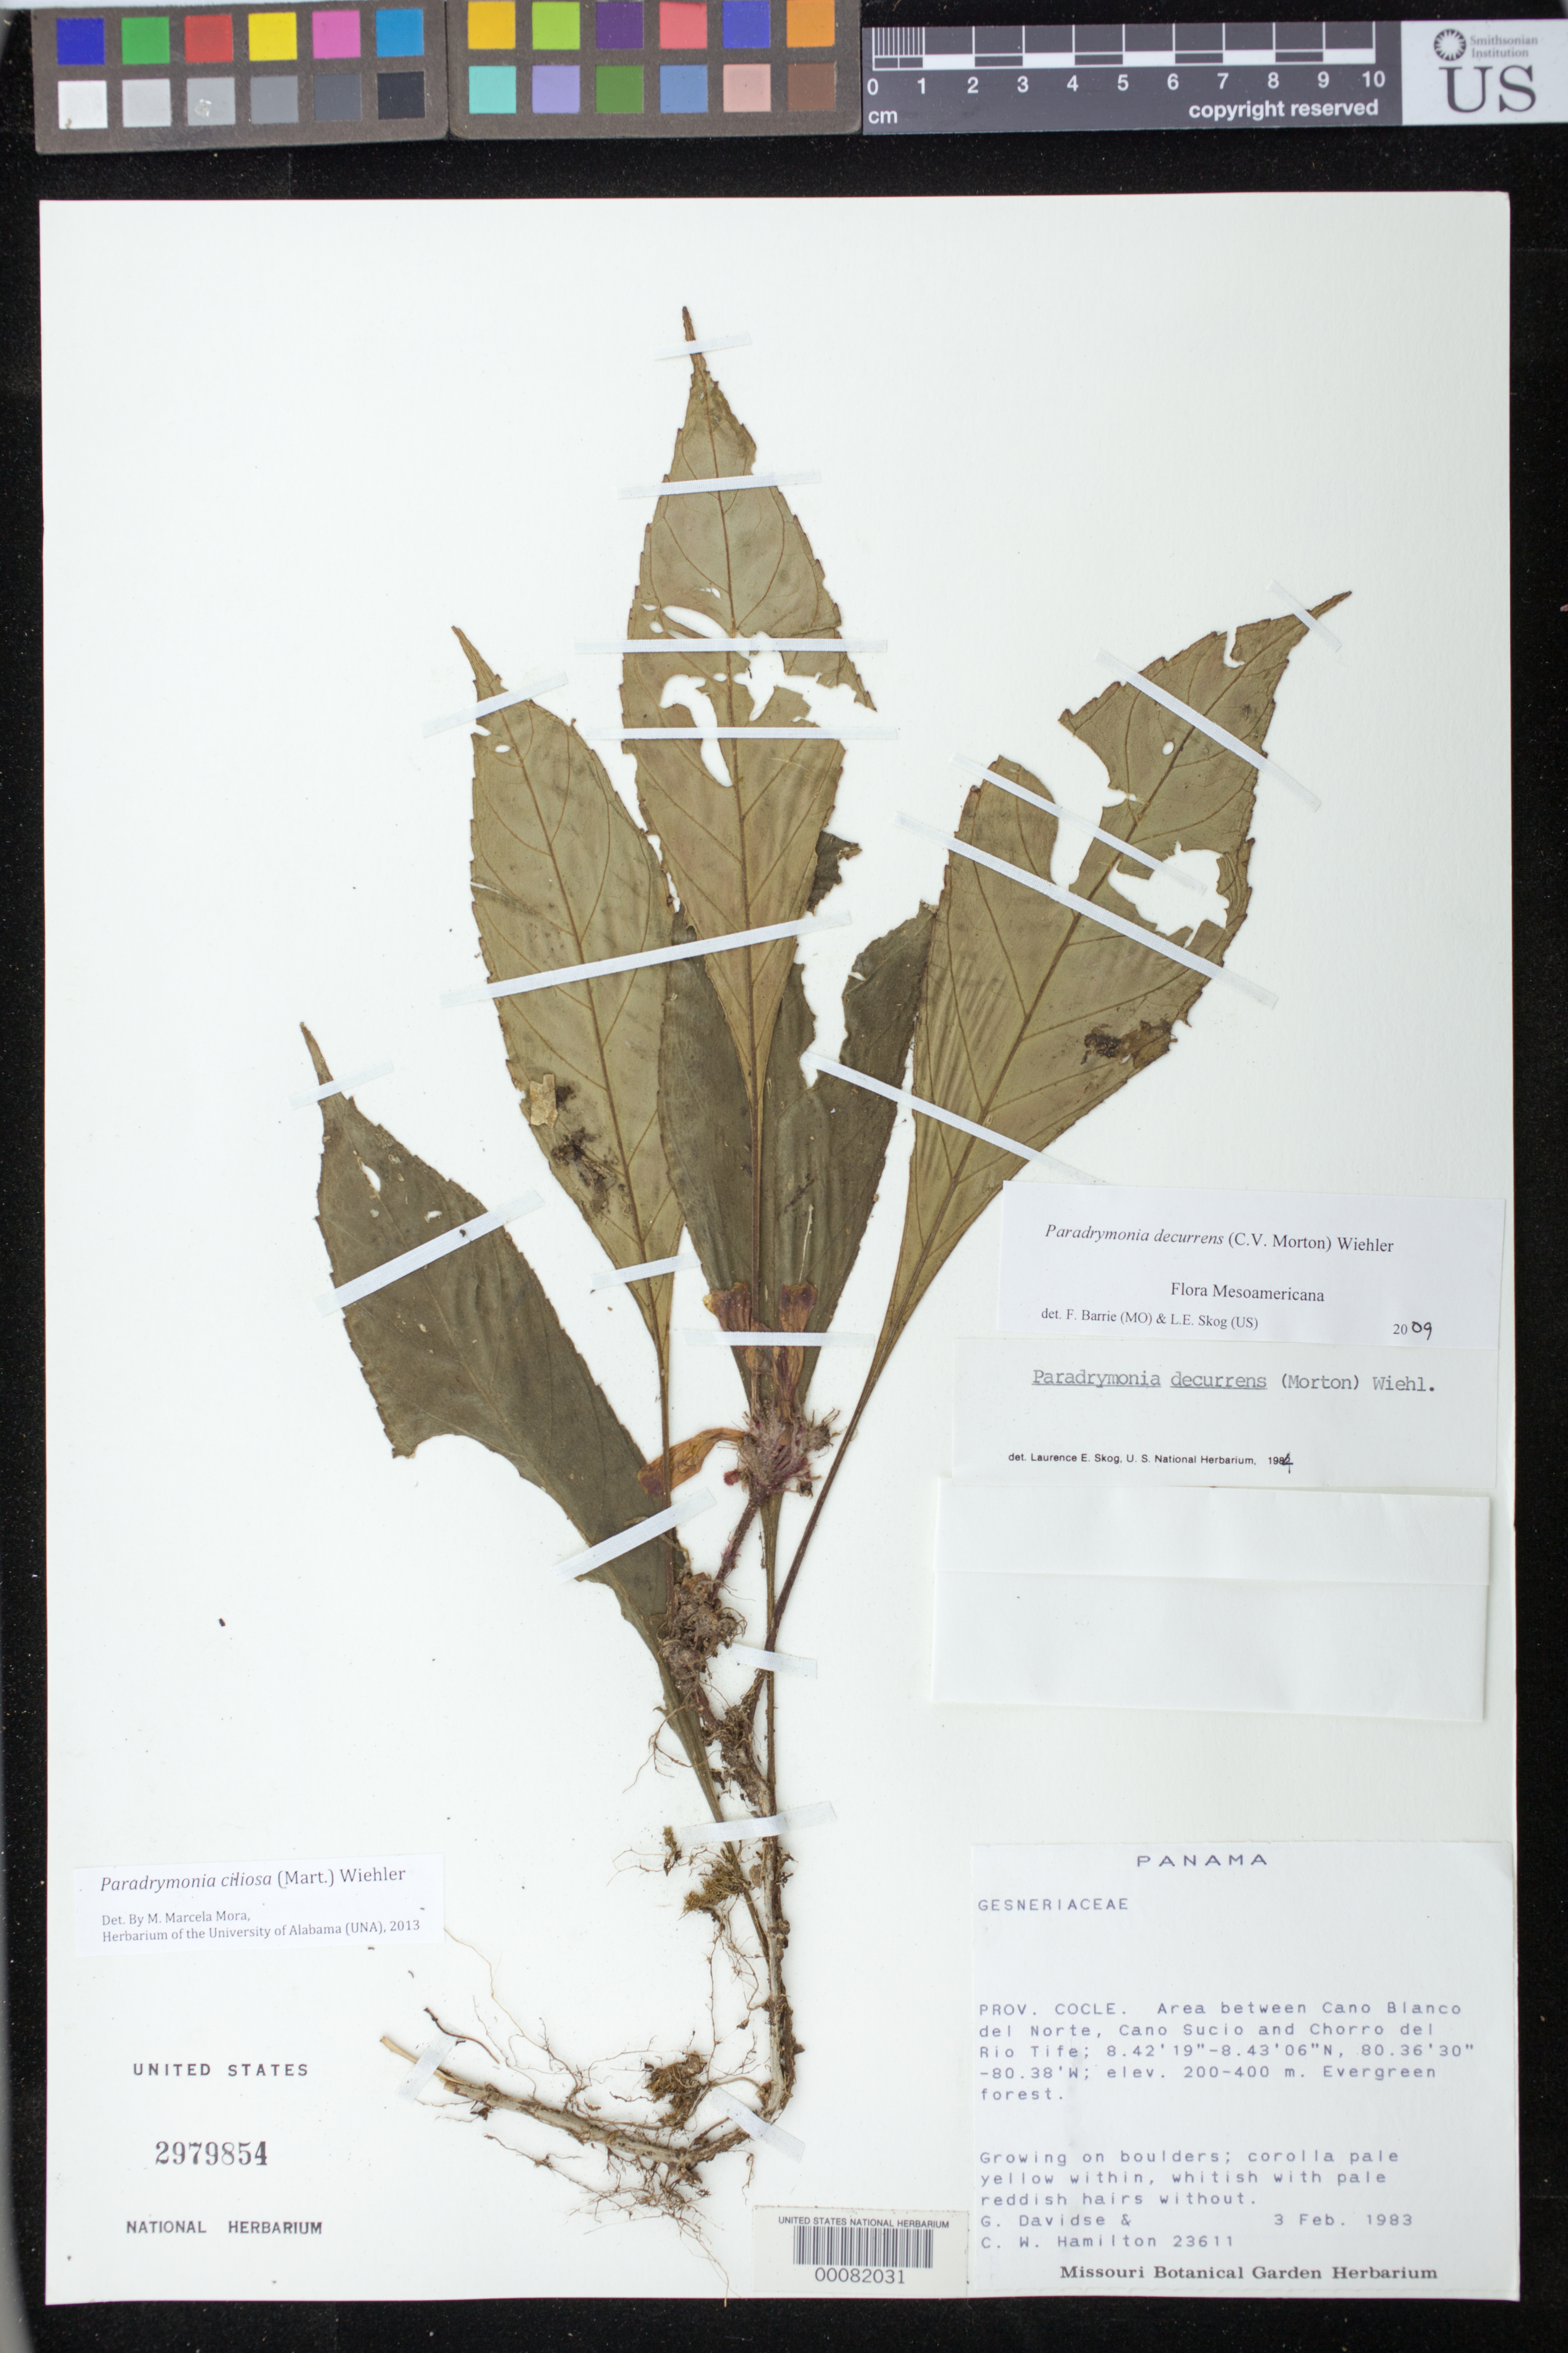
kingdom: Plantae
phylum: Tracheophyta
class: Magnoliopsida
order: Lamiales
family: Gesneriaceae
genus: Paradrymonia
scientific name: Paradrymonia ciliosa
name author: (Mart.) Wiehler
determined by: Mora, M. Marcela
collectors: G. Davidse & C. W. Hamilton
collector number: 23611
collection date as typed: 03 Feb 1983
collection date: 1983-02-03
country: Panama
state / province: Coclé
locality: Area between Cano Blanco del Norte, Cano Sucio and Chorro del Rio Tife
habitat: Evergreen forest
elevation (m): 200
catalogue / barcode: US 2979854